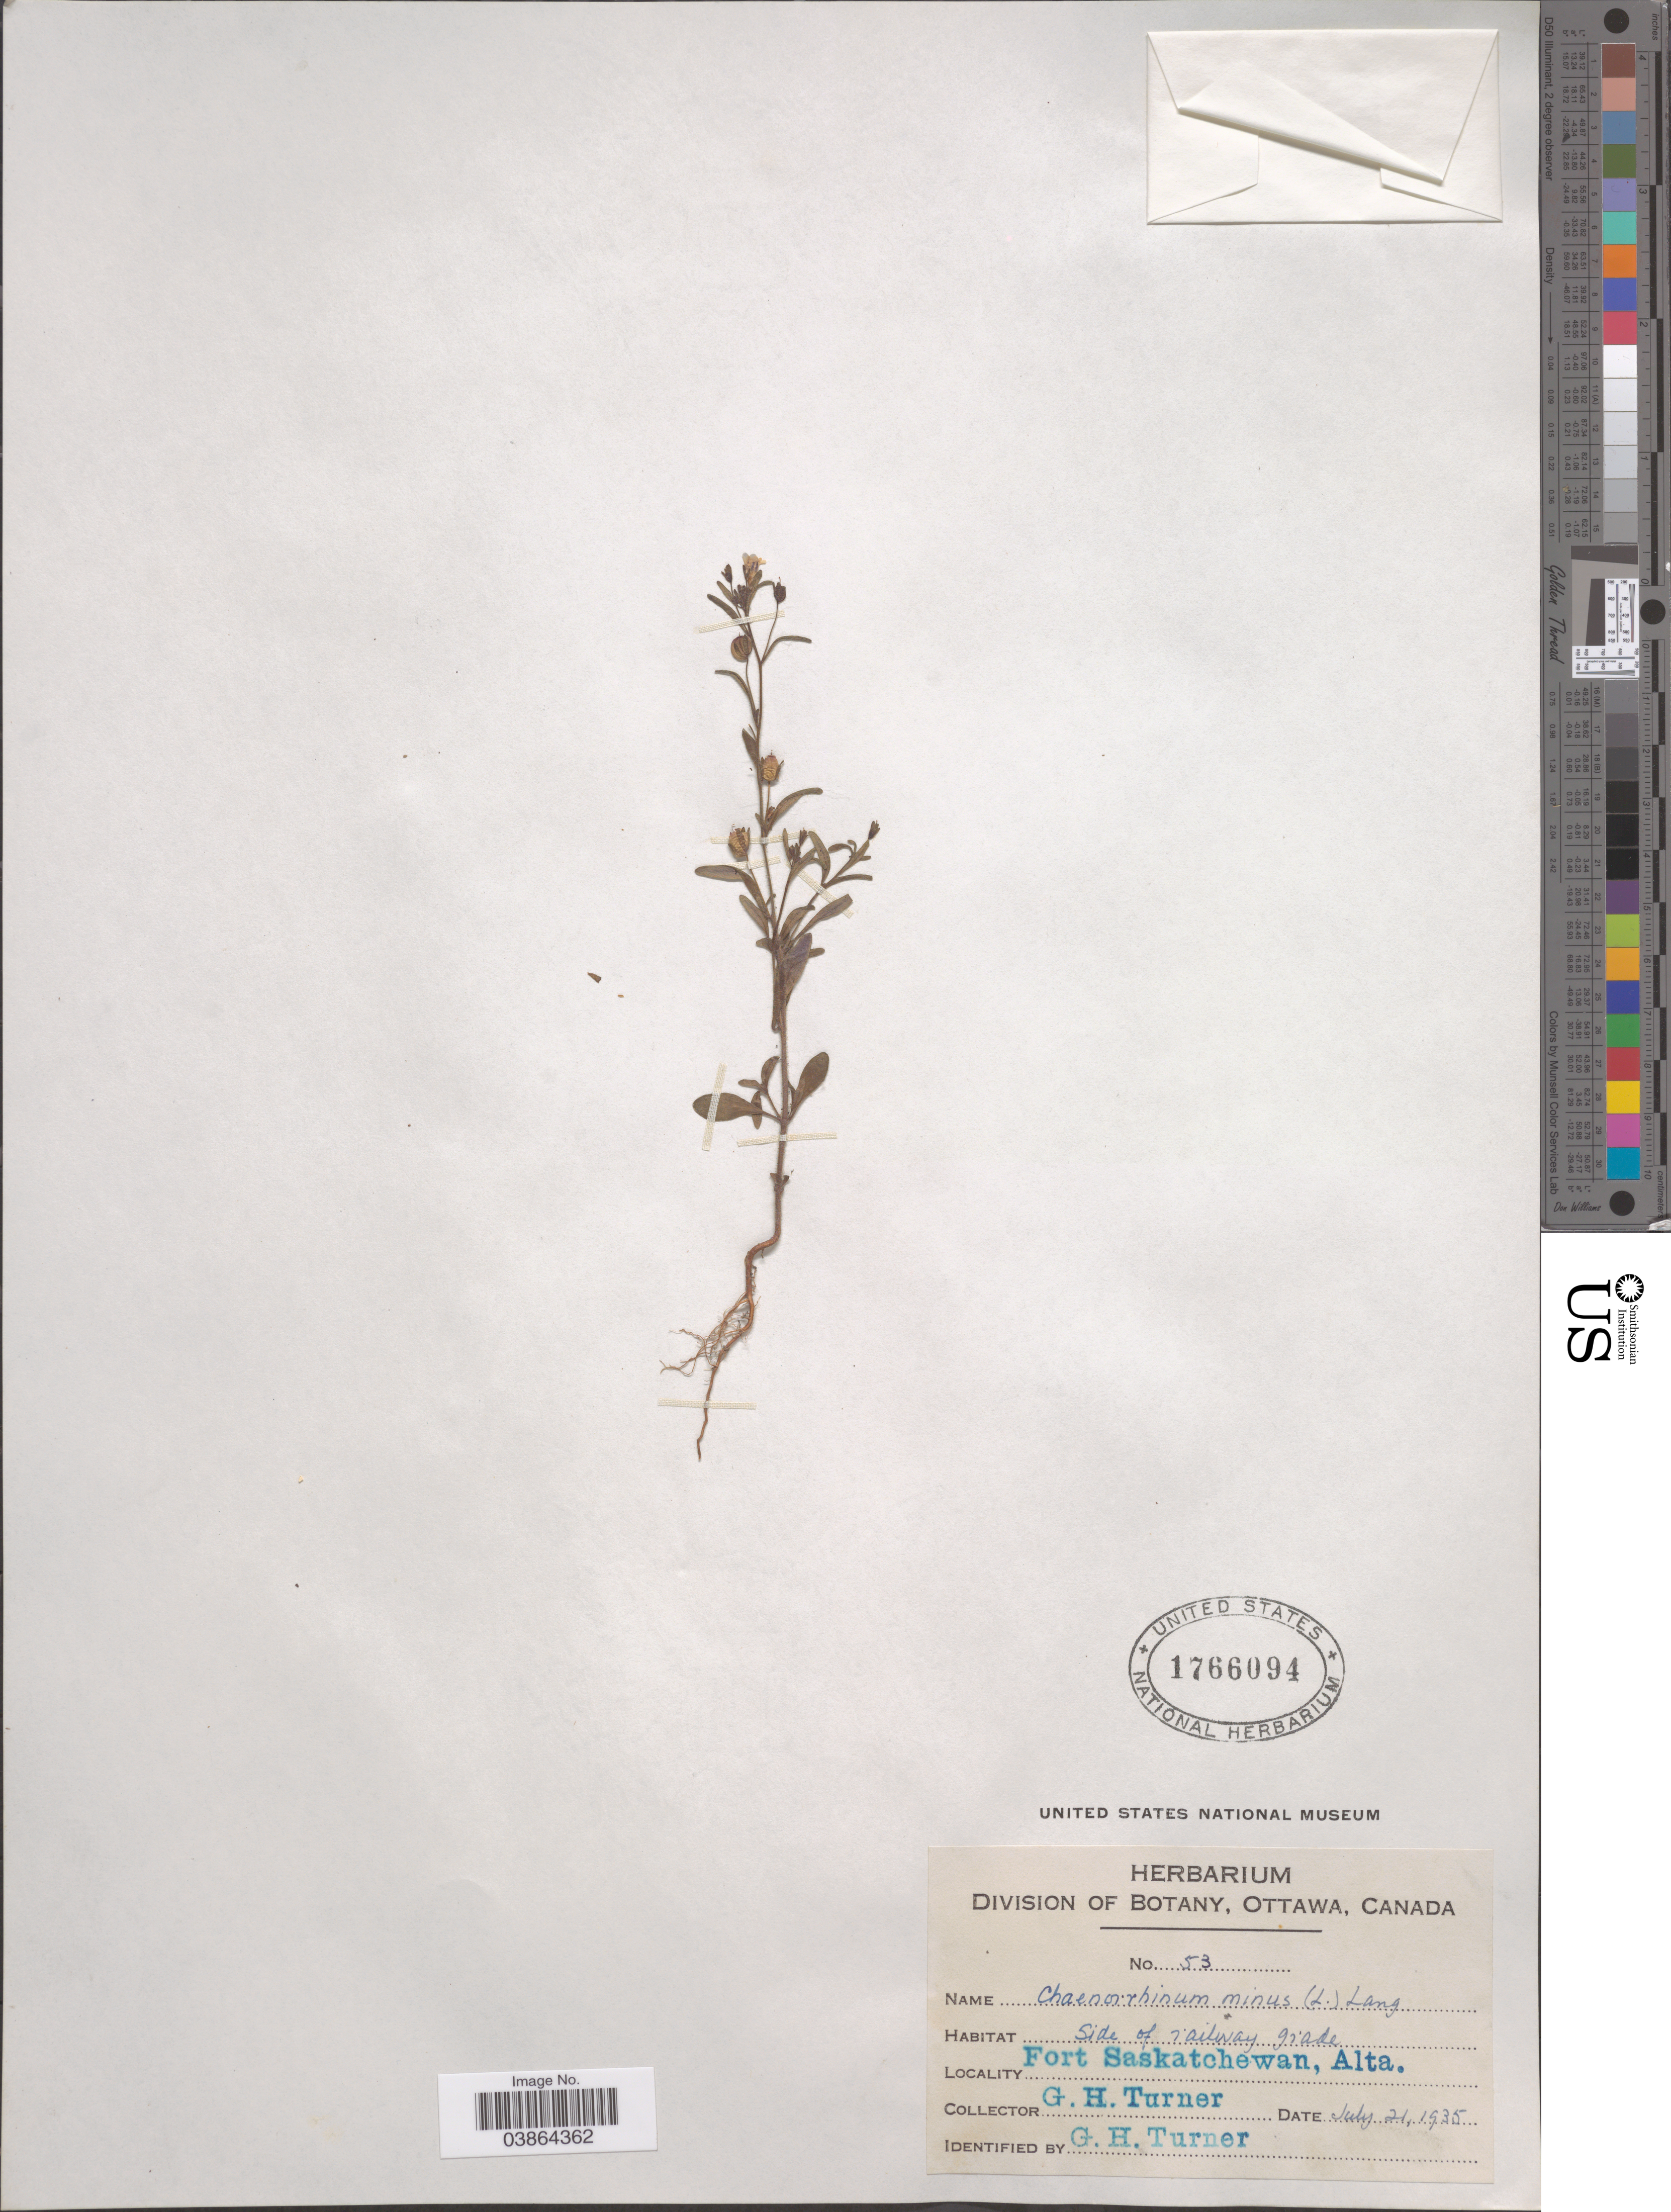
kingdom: Plantae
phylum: Tracheophyta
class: Magnoliopsida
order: Lamiales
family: Plantaginaceae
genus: Chaenorrhinum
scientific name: Chaenorrhinum minor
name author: (L.) Lange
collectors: G. H. Turner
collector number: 53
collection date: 1935-07-21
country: Canada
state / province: Alberta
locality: Side of railway grade. Fort Saskatchewan, Alta.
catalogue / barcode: US 1766094